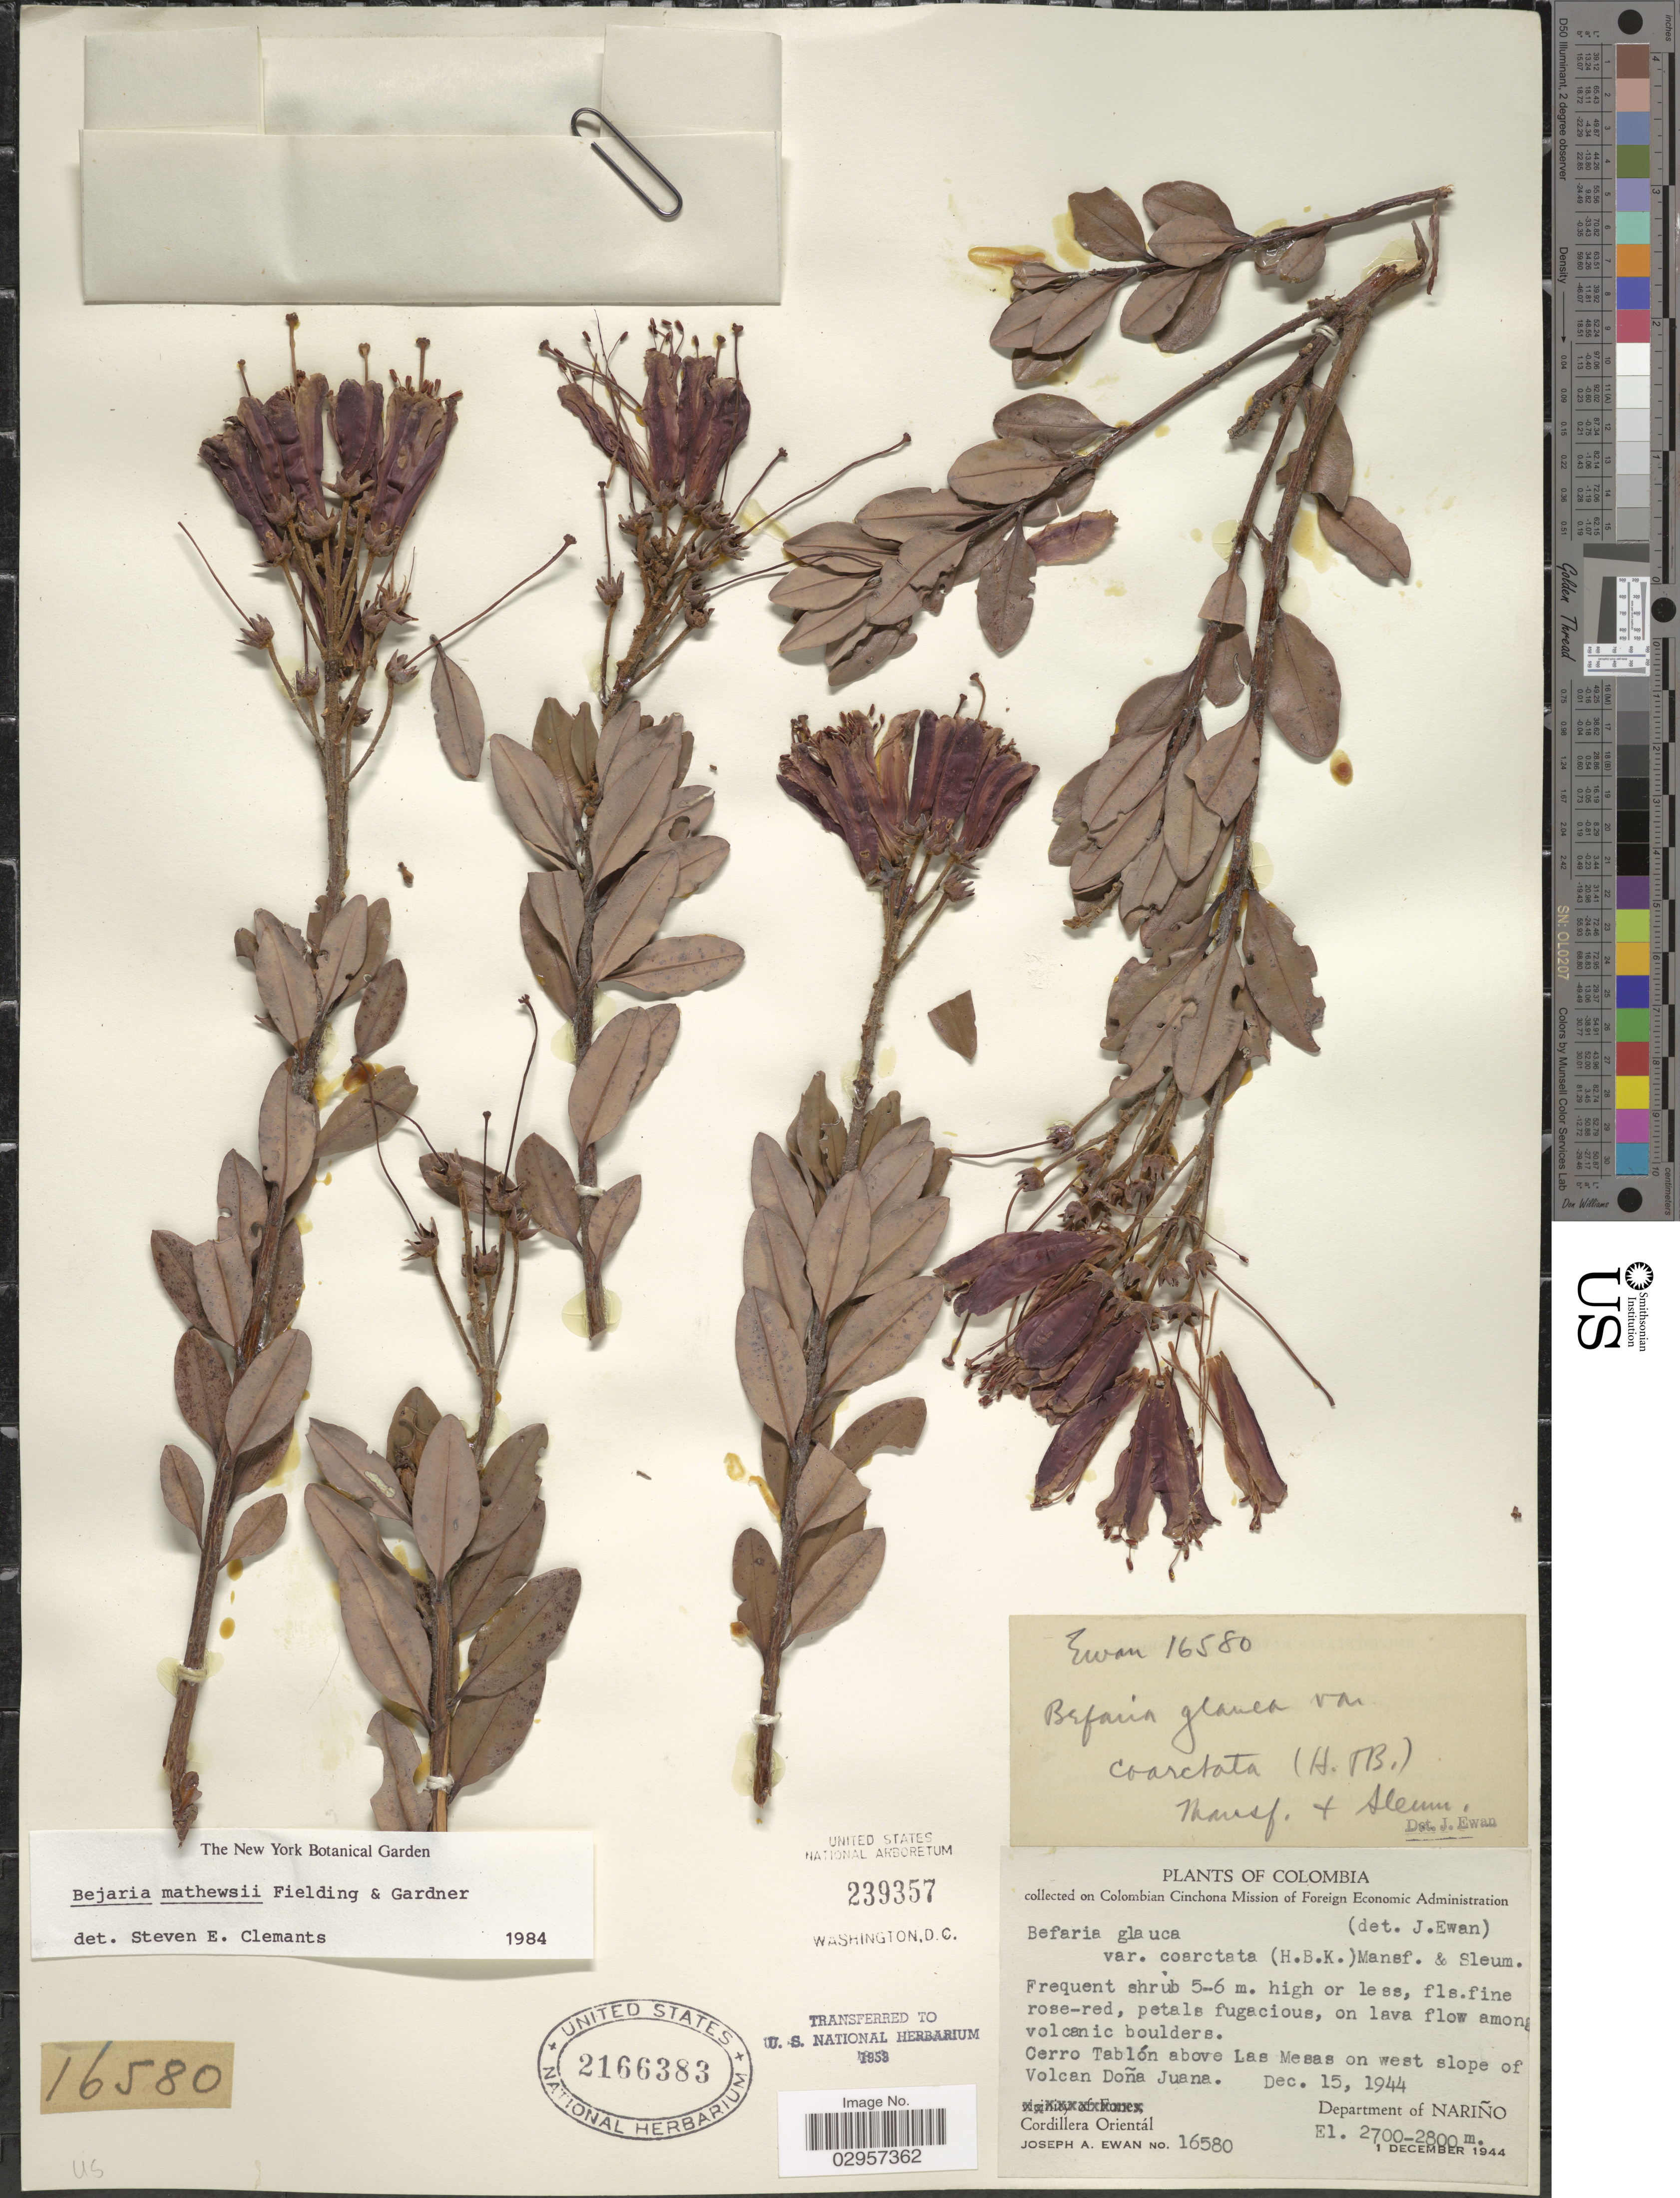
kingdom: Plantae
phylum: Tracheophyta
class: Magnoliopsida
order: Ericales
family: Ericaceae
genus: Bejaria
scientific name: Bejaria mathewsii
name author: Fielding & Gardner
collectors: J. A. Ewan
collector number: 16580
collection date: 1944-12-15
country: Colombia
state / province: Nariño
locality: Cerro Tablón above Las Mesas on west slope of Volcan Doña Juana, Department of Nariño, Cordillera Oriental.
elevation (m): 2700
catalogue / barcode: US 2166383